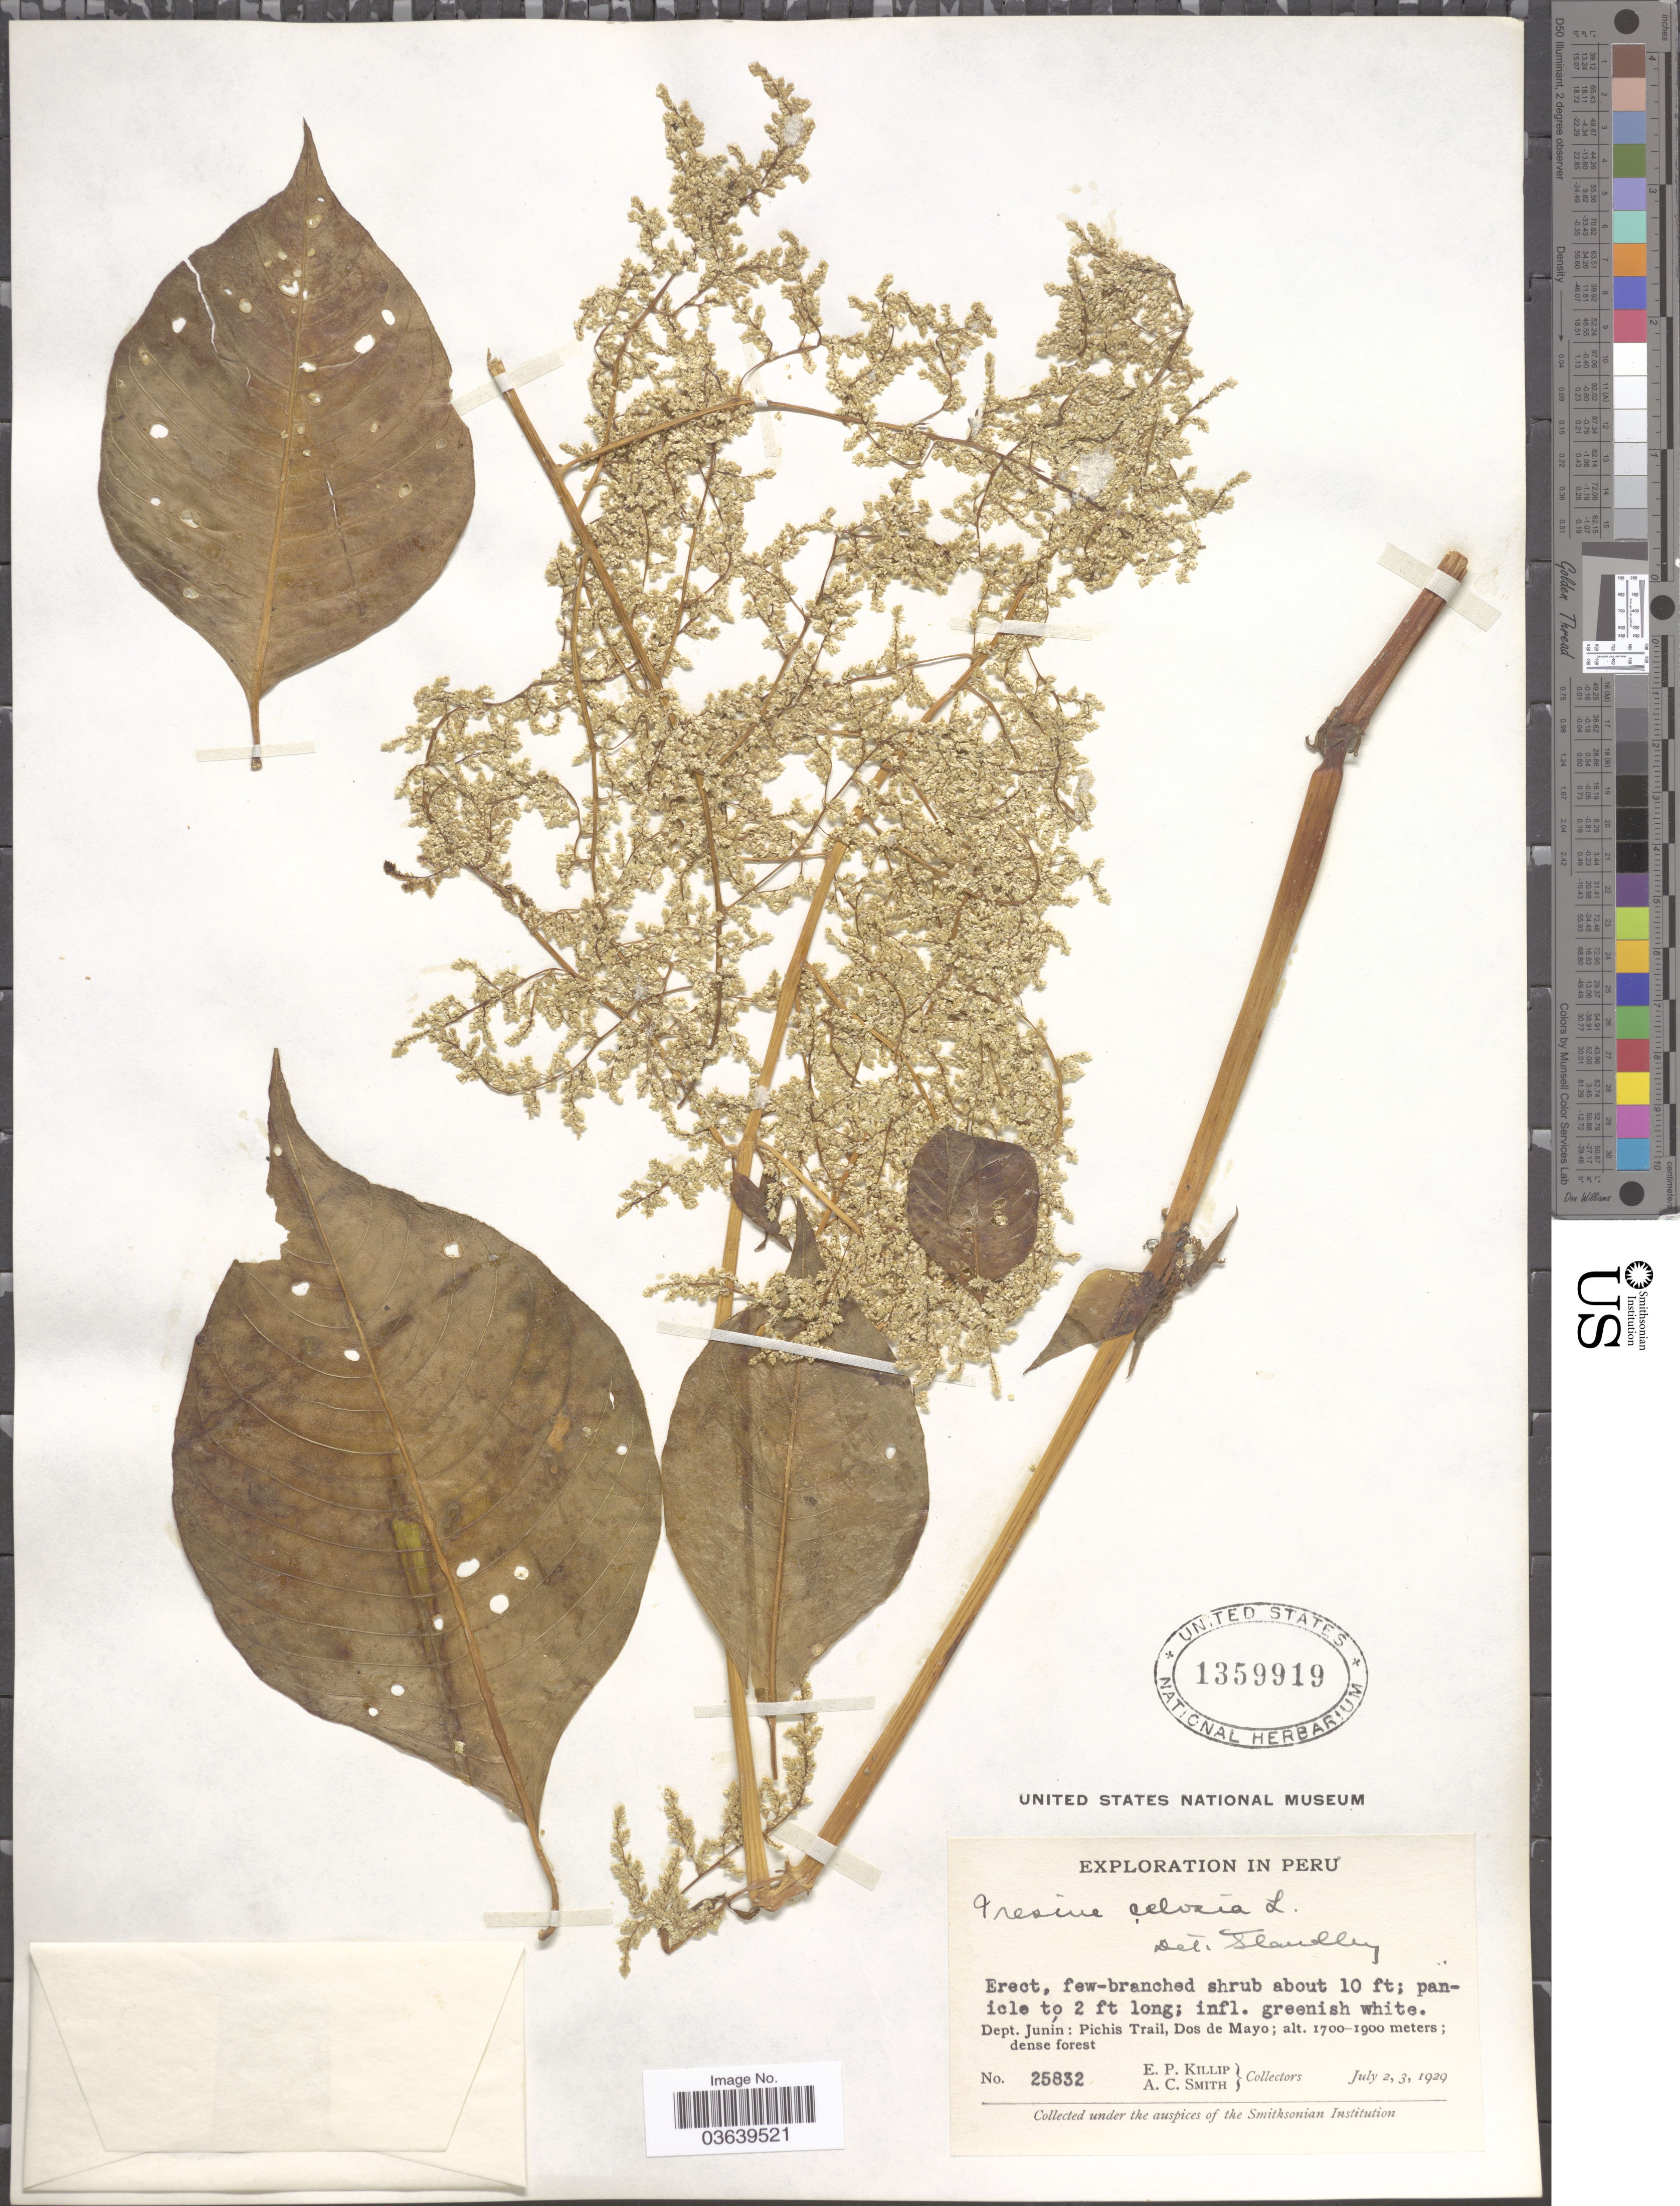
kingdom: Plantae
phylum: Tracheophyta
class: Magnoliopsida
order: Caryophyllales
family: Amaranthaceae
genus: Iresine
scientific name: Iresine celosia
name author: L.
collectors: E. P. Killip & A. C. Smith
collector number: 25832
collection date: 1929-07-02/1929-07-03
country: Peru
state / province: Junín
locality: Dept. Junín: Pichis Trail, Dos de Mayo.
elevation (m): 1700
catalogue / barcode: US 1359919